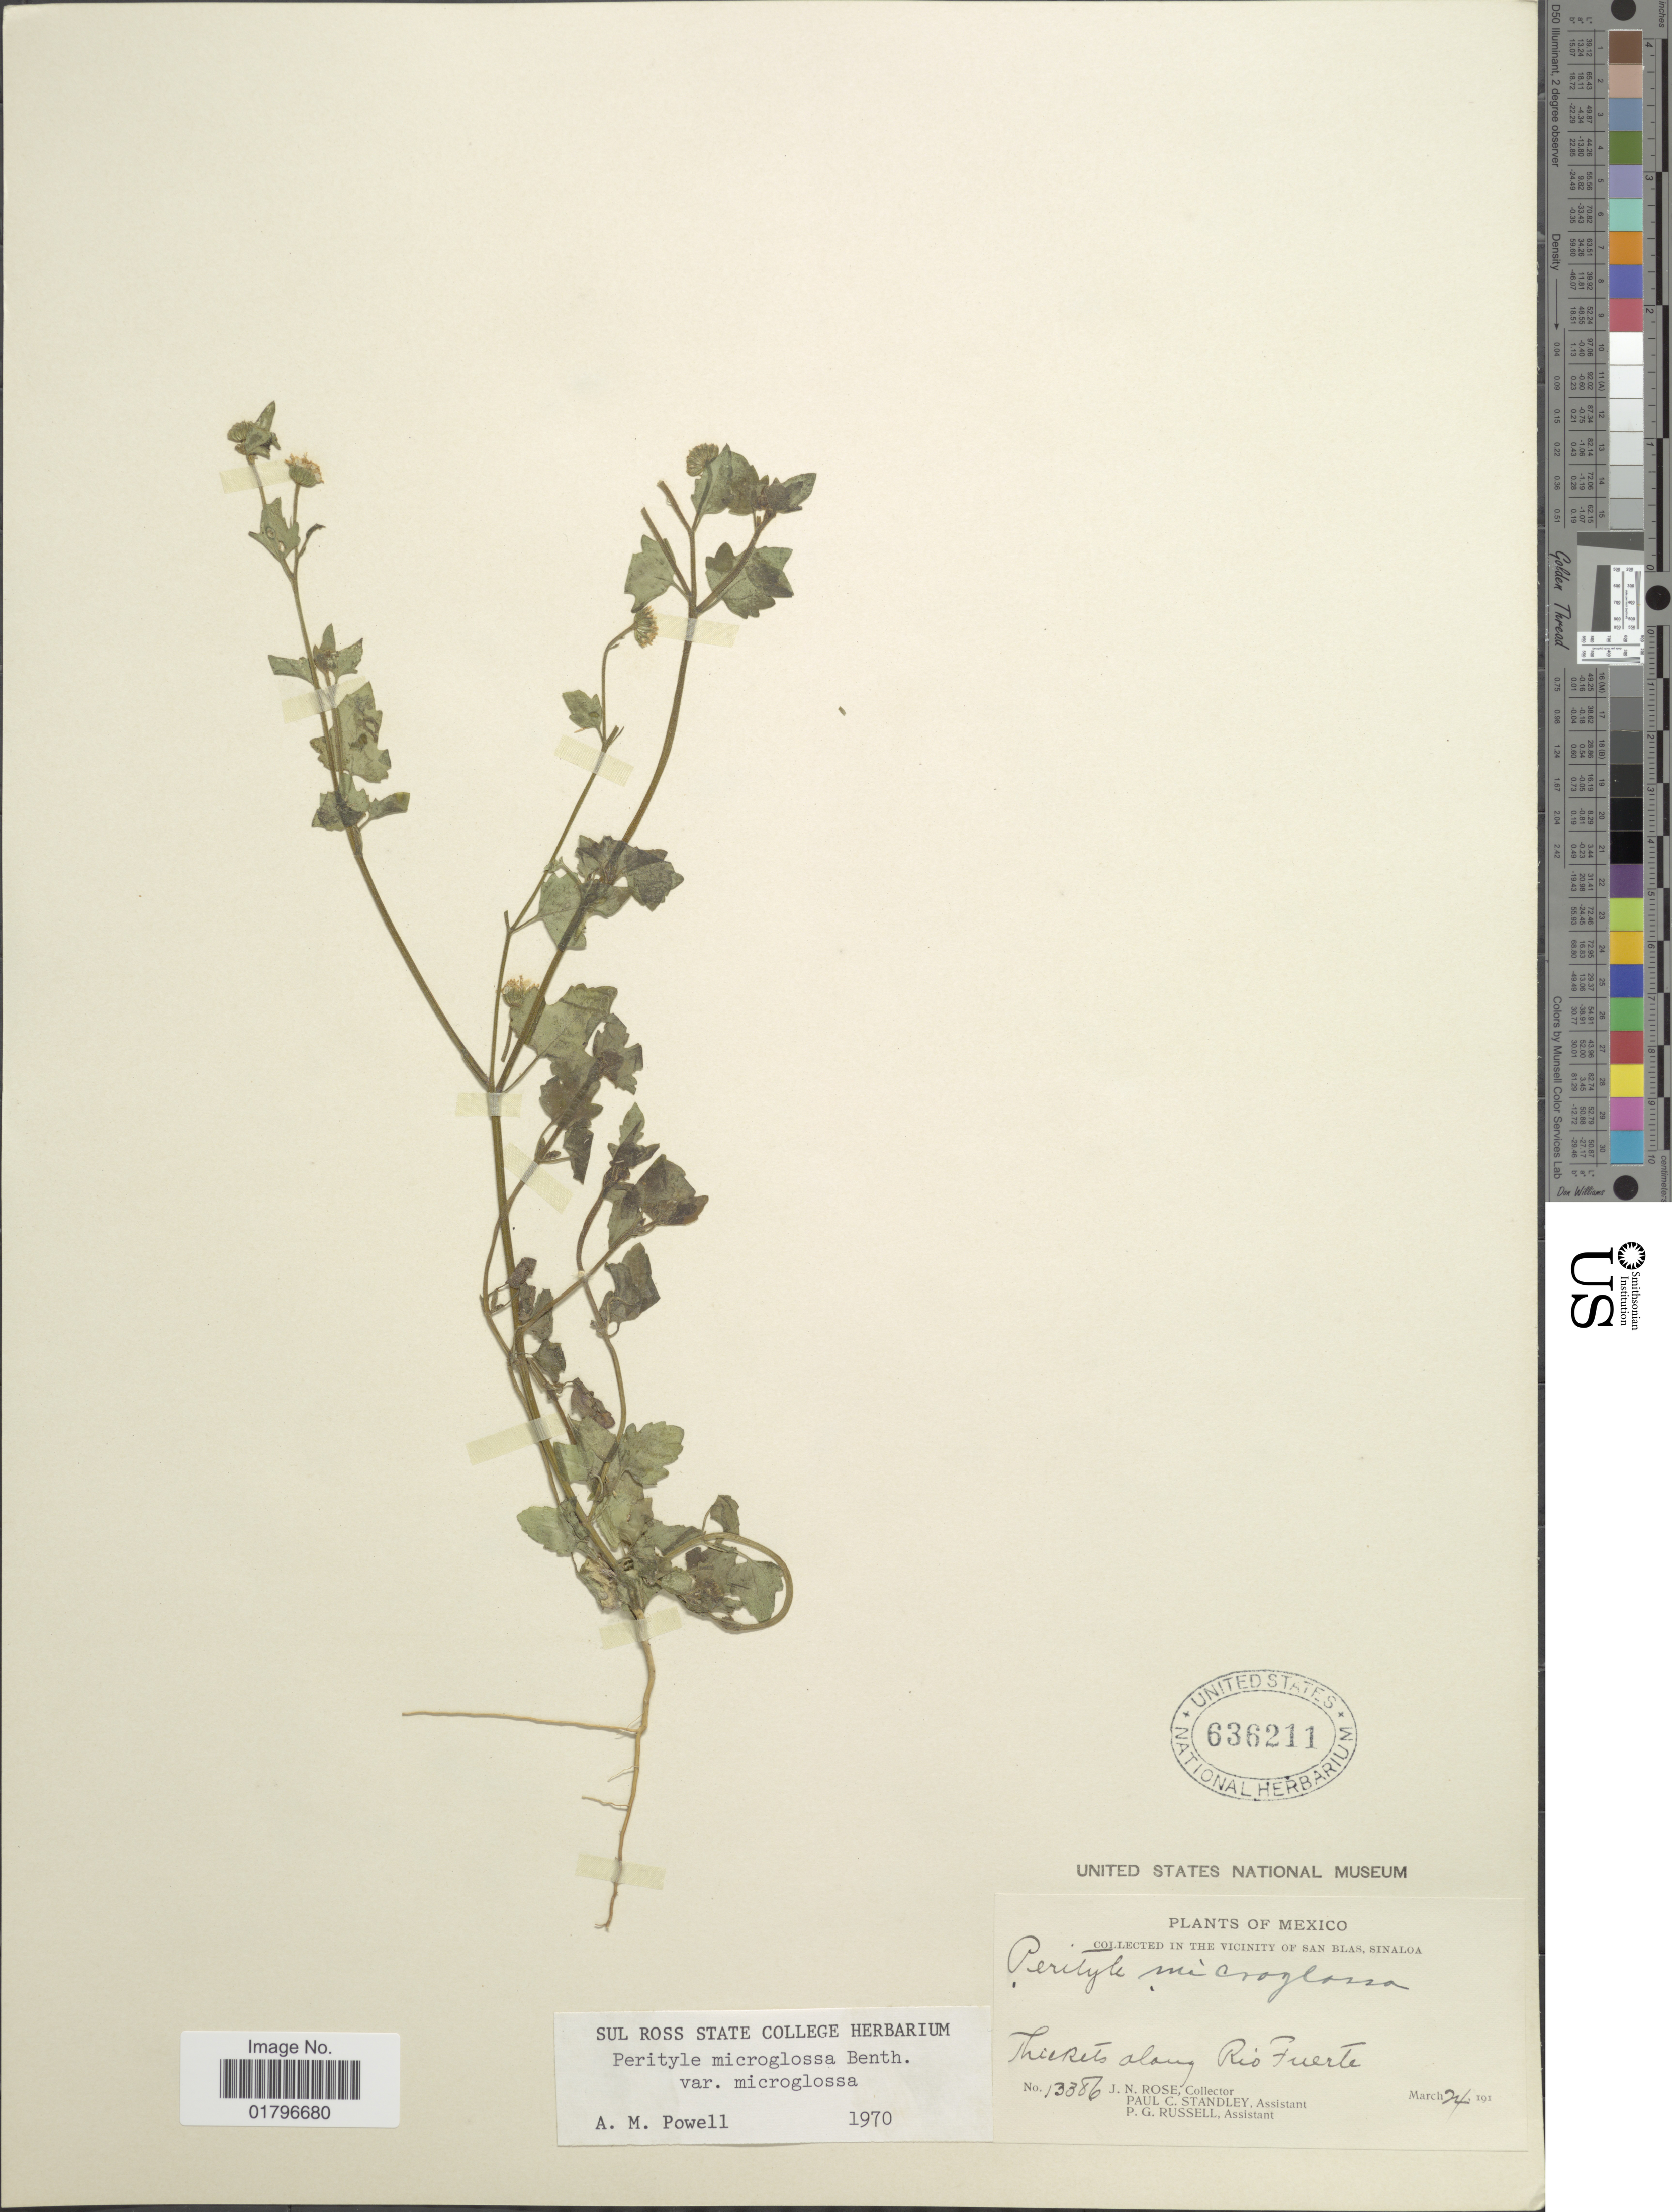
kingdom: Plantae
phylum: Tracheophyta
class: Magnoliopsida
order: Asterales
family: Asteraceae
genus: Perityle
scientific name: Perityle microglossa var. microglossa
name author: Benth.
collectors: J. N. Rose, P. C. Standley & P. G. Russell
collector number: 13386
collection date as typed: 191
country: Mexico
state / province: Sinaloa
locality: In the vicinity of San Blas, Sinaloa. Thickets along Rio Fuerte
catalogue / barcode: US 636211